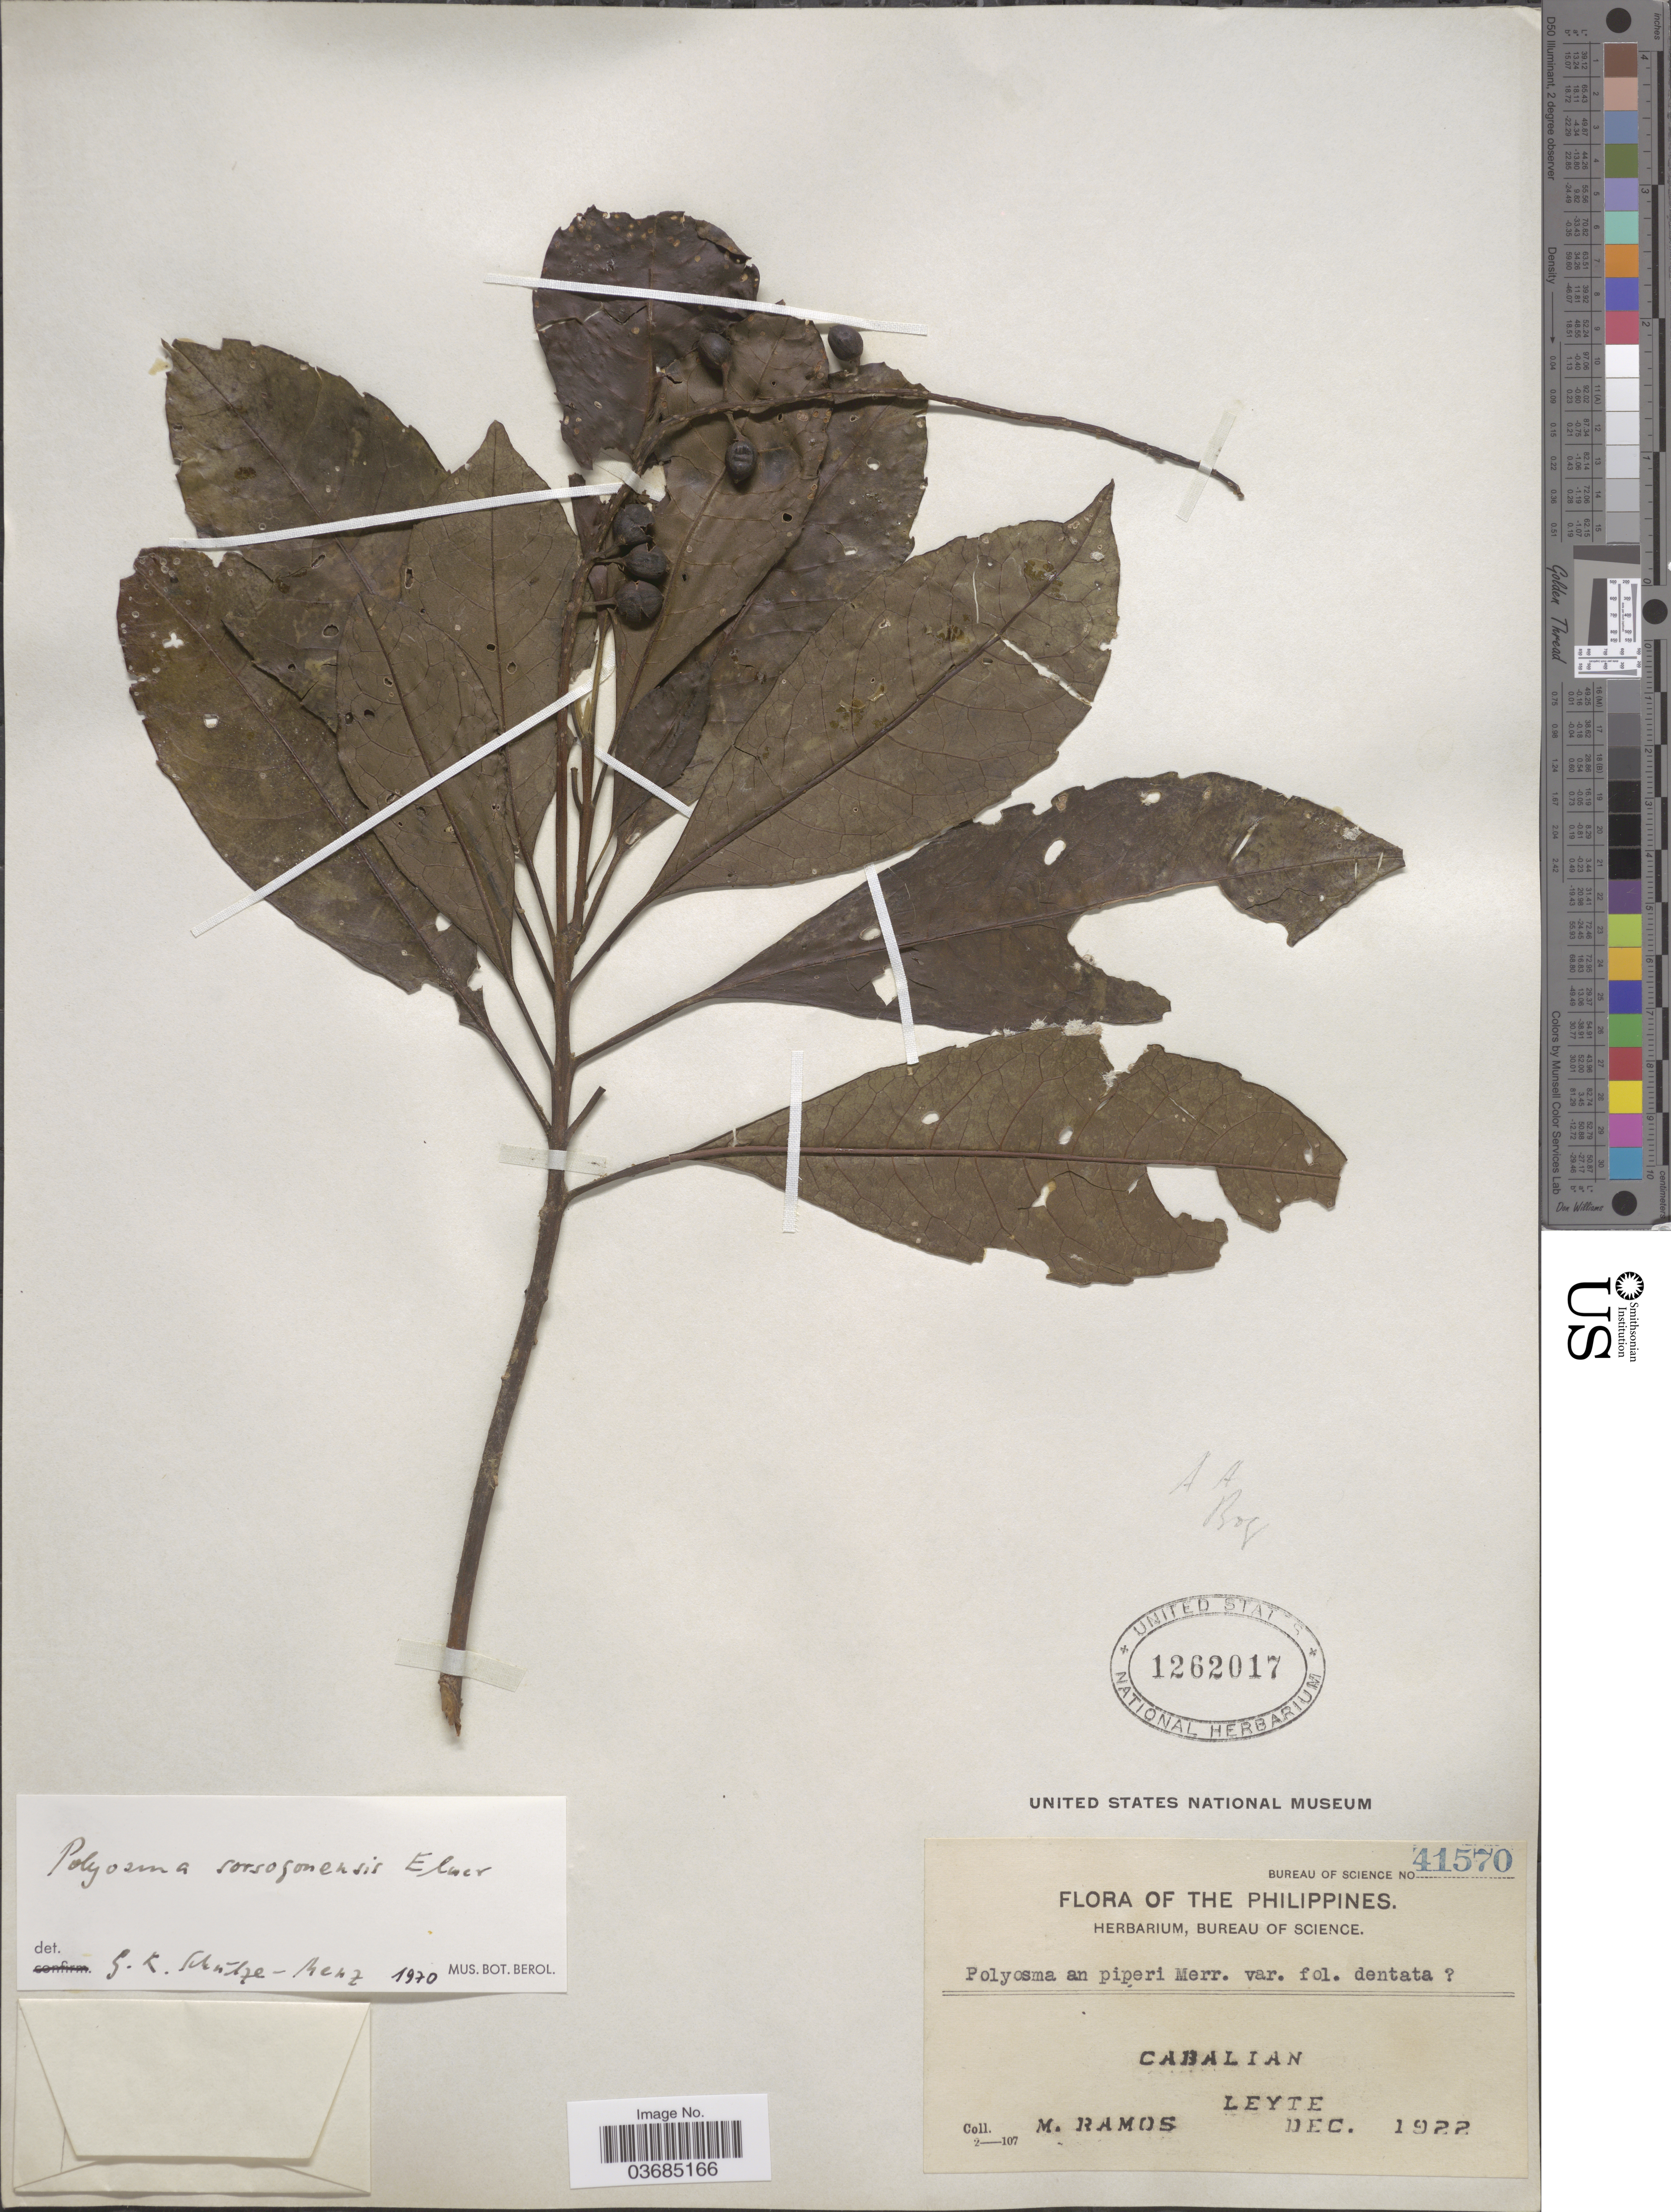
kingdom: Plantae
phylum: Tracheophyta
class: Magnoliopsida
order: Escalloniales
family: Escalloniaceae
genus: Polyosma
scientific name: Polyosma sorsogonensis Elmer, nom. inval.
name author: Elmer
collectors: M. Ramos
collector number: Bureau of Science 41570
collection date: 1922-12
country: Philippines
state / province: Eastern Visayas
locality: Cabalian, Leyte.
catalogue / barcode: US 1262017